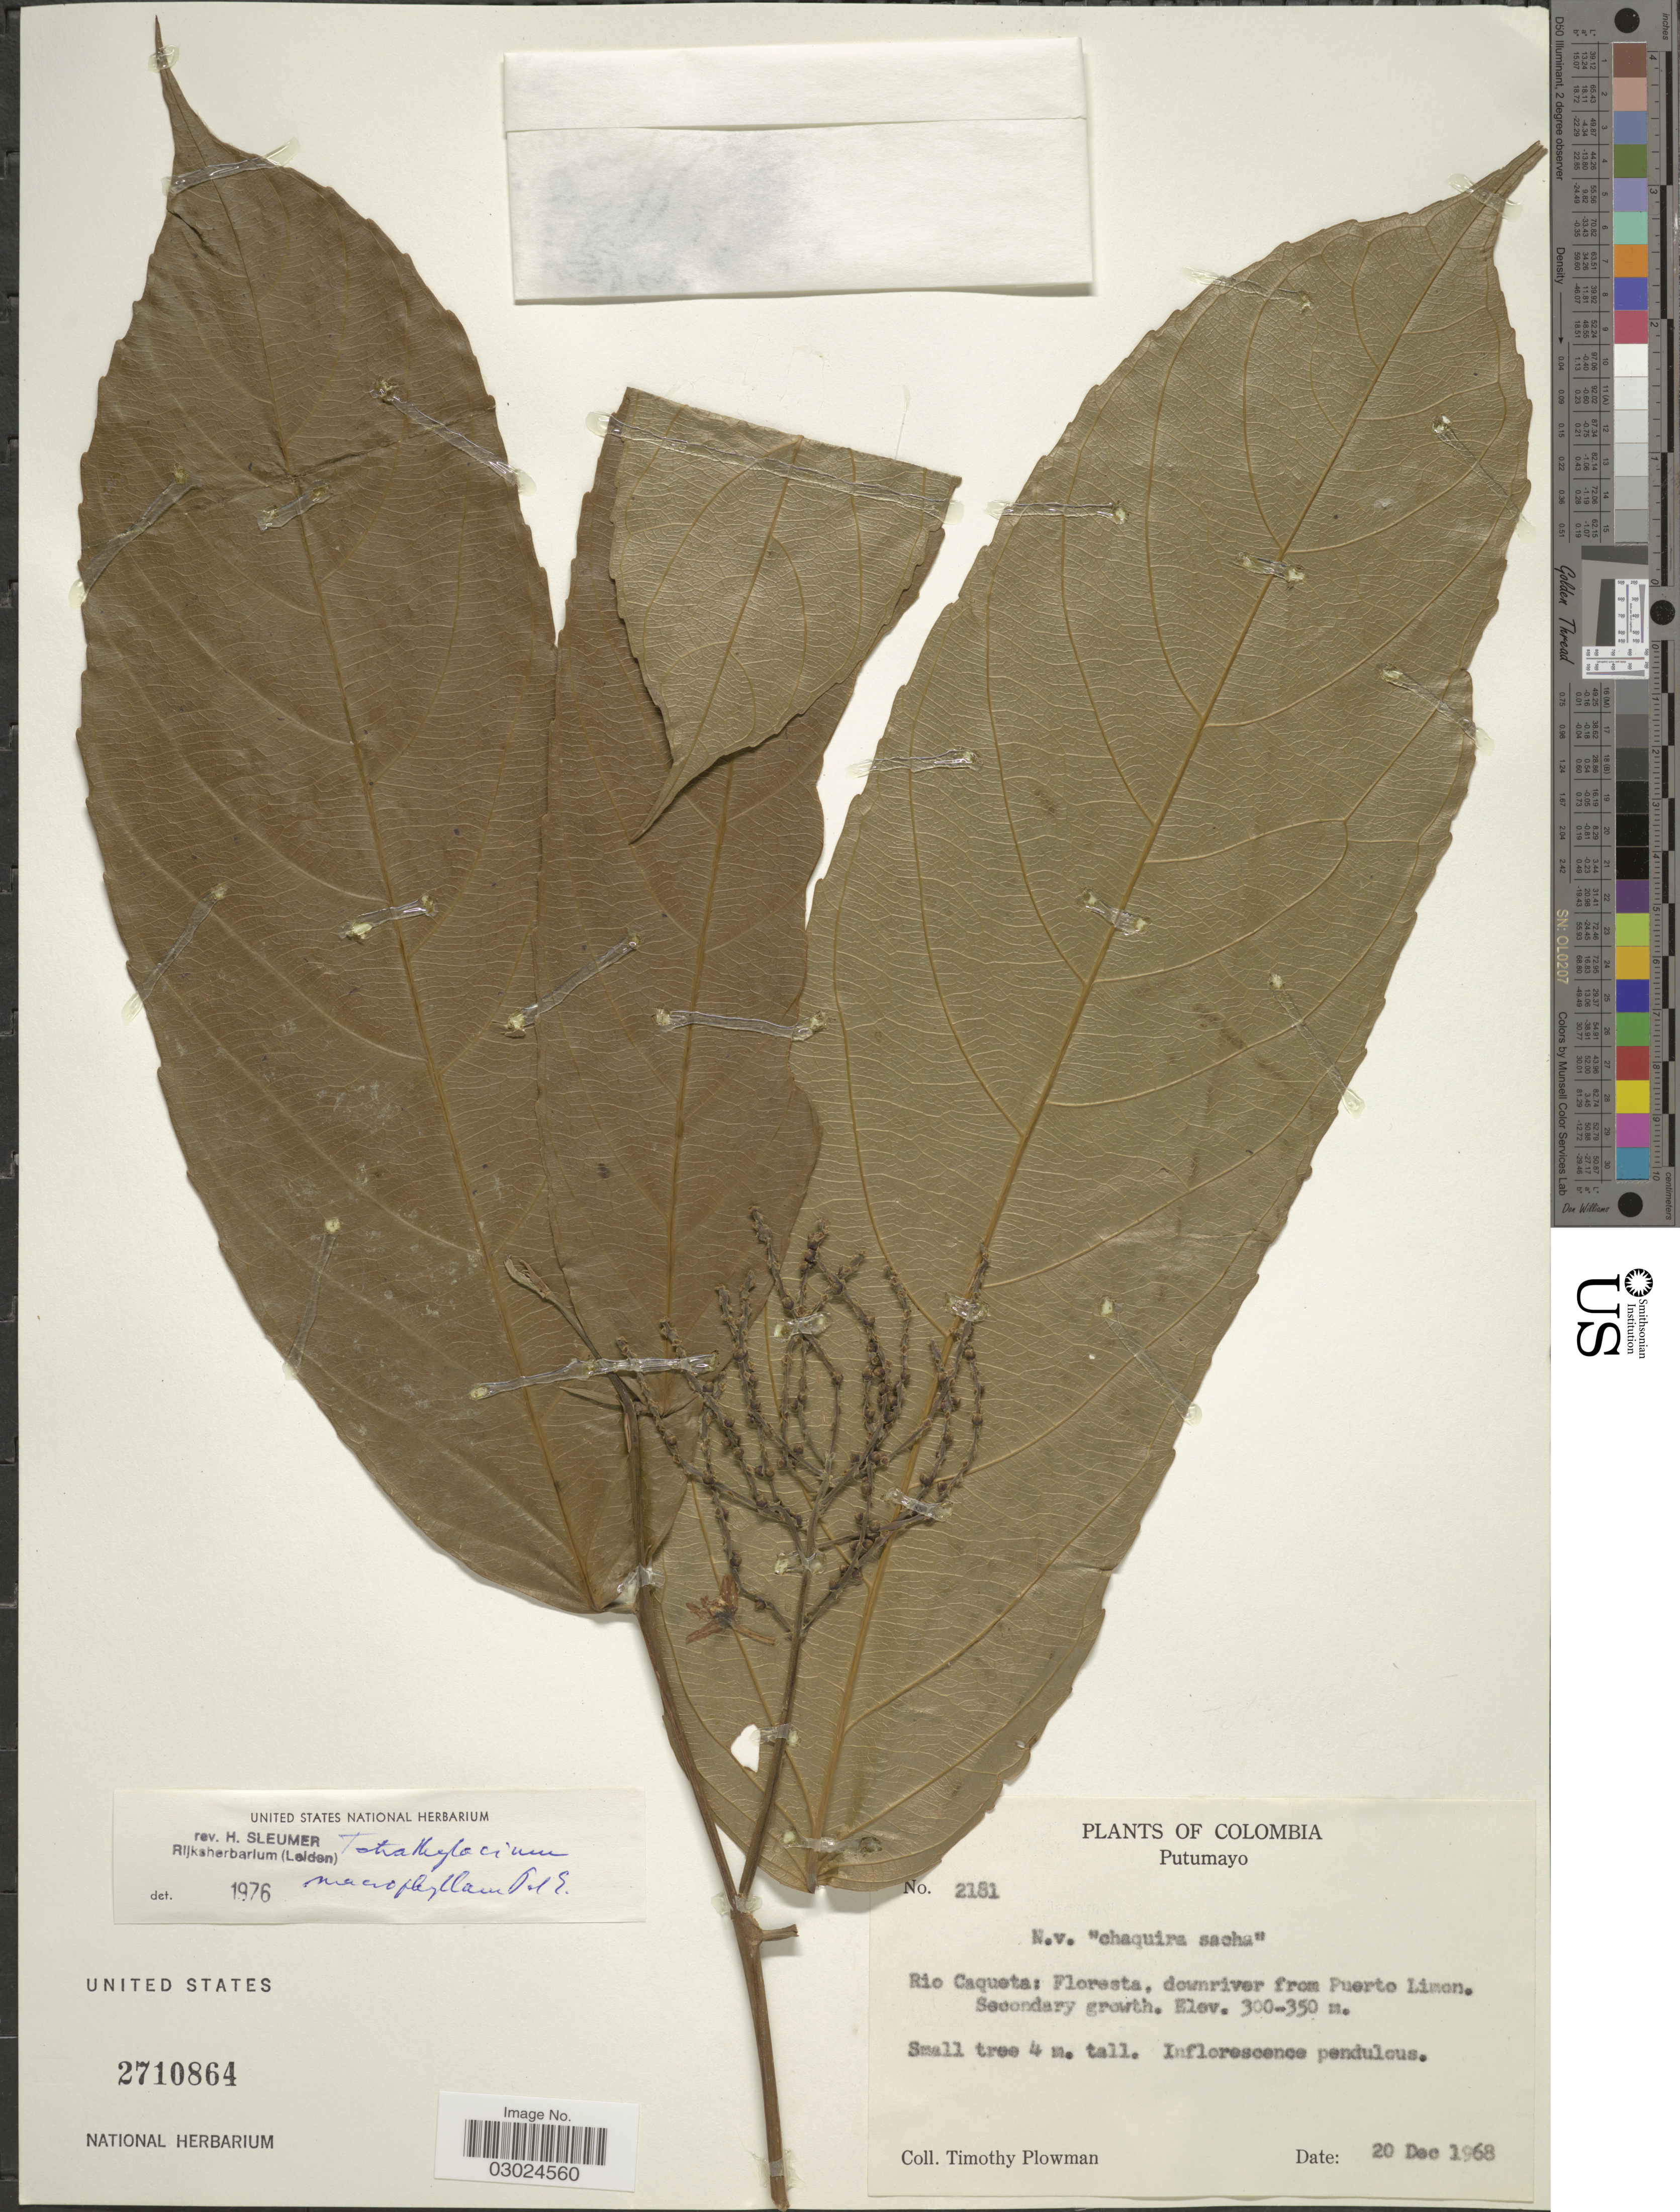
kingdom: Plantae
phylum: Tracheophyta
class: Magnoliopsida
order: Malpighiales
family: Salicaceae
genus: Tetrathylacium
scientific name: Tetrathylacium macrophyllum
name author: Poepp.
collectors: T. Plowman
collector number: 2181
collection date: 1968-12-20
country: Colombia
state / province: Putumayo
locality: Rio Caqueta: Florencia, downriver from Puerto Limon.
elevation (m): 300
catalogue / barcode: US 2710864